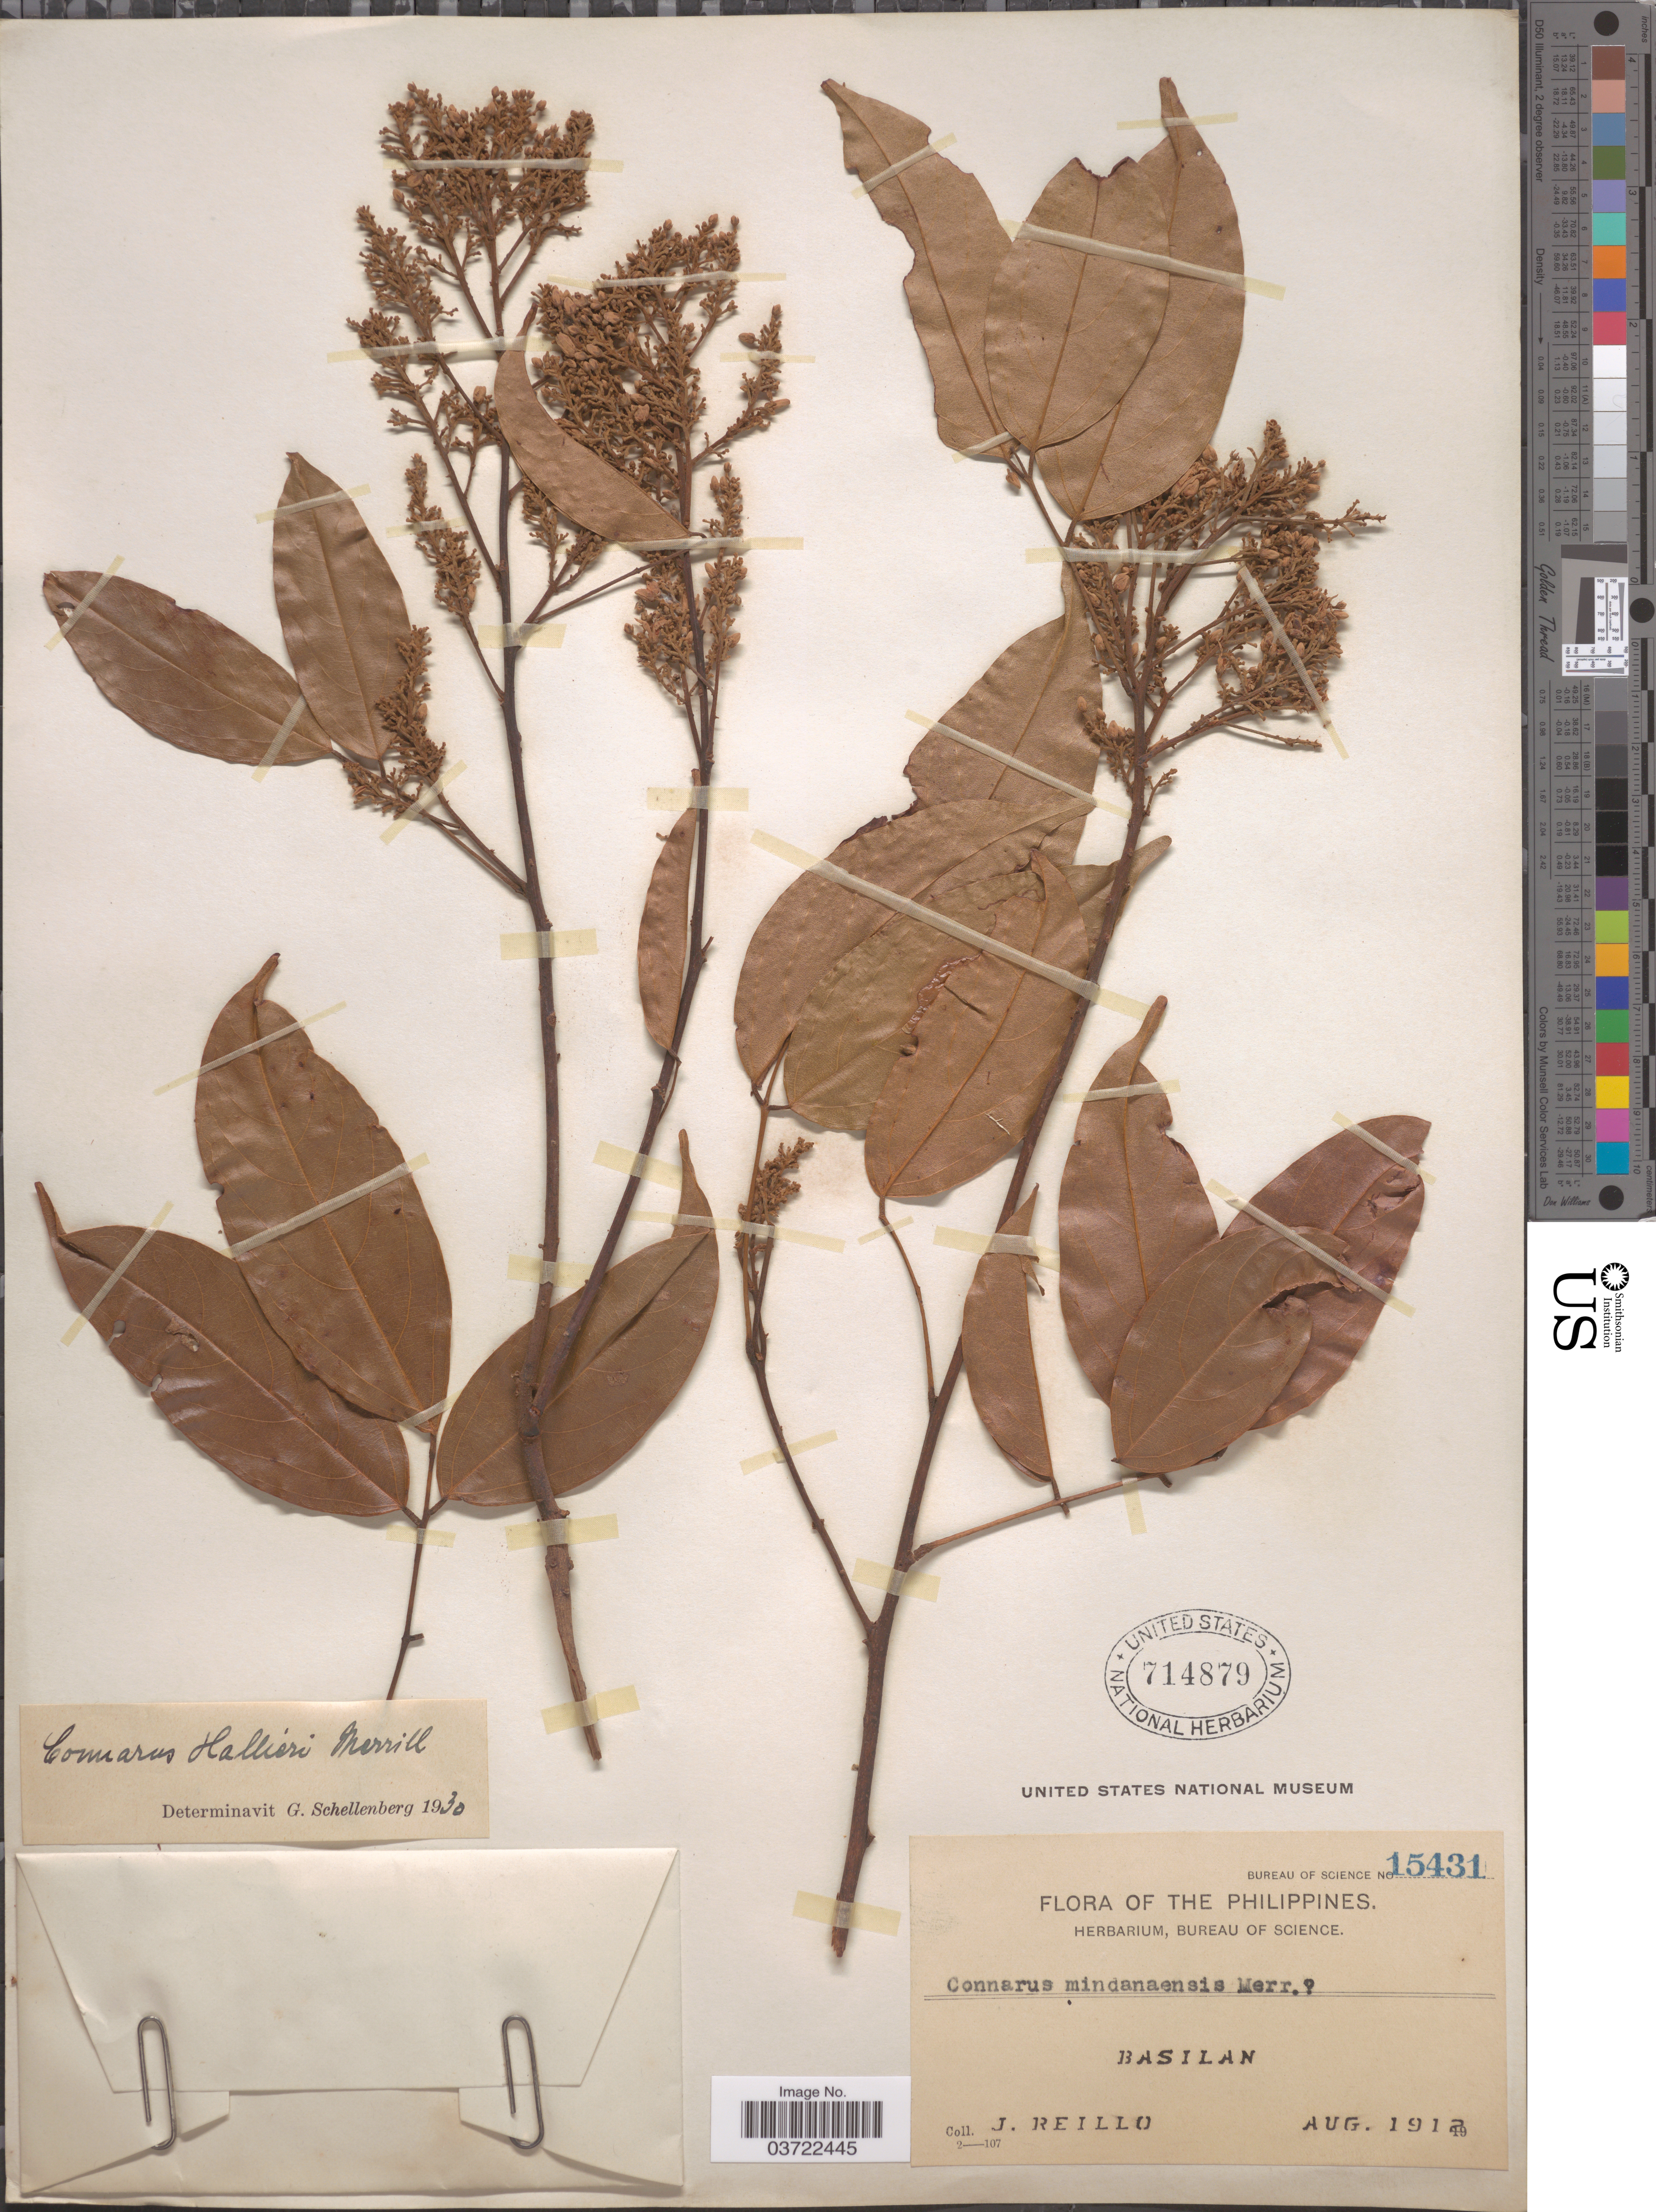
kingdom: Plantae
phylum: Tracheophyta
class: Magnoliopsida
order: Oxalidales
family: Connaraceae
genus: Connarus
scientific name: Connarus hallieri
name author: Merr.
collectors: J. Reillo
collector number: Bureau of Science 15431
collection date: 1912-08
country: Philippines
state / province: Muslim Mindanao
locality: Basilan.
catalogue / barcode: US 714879